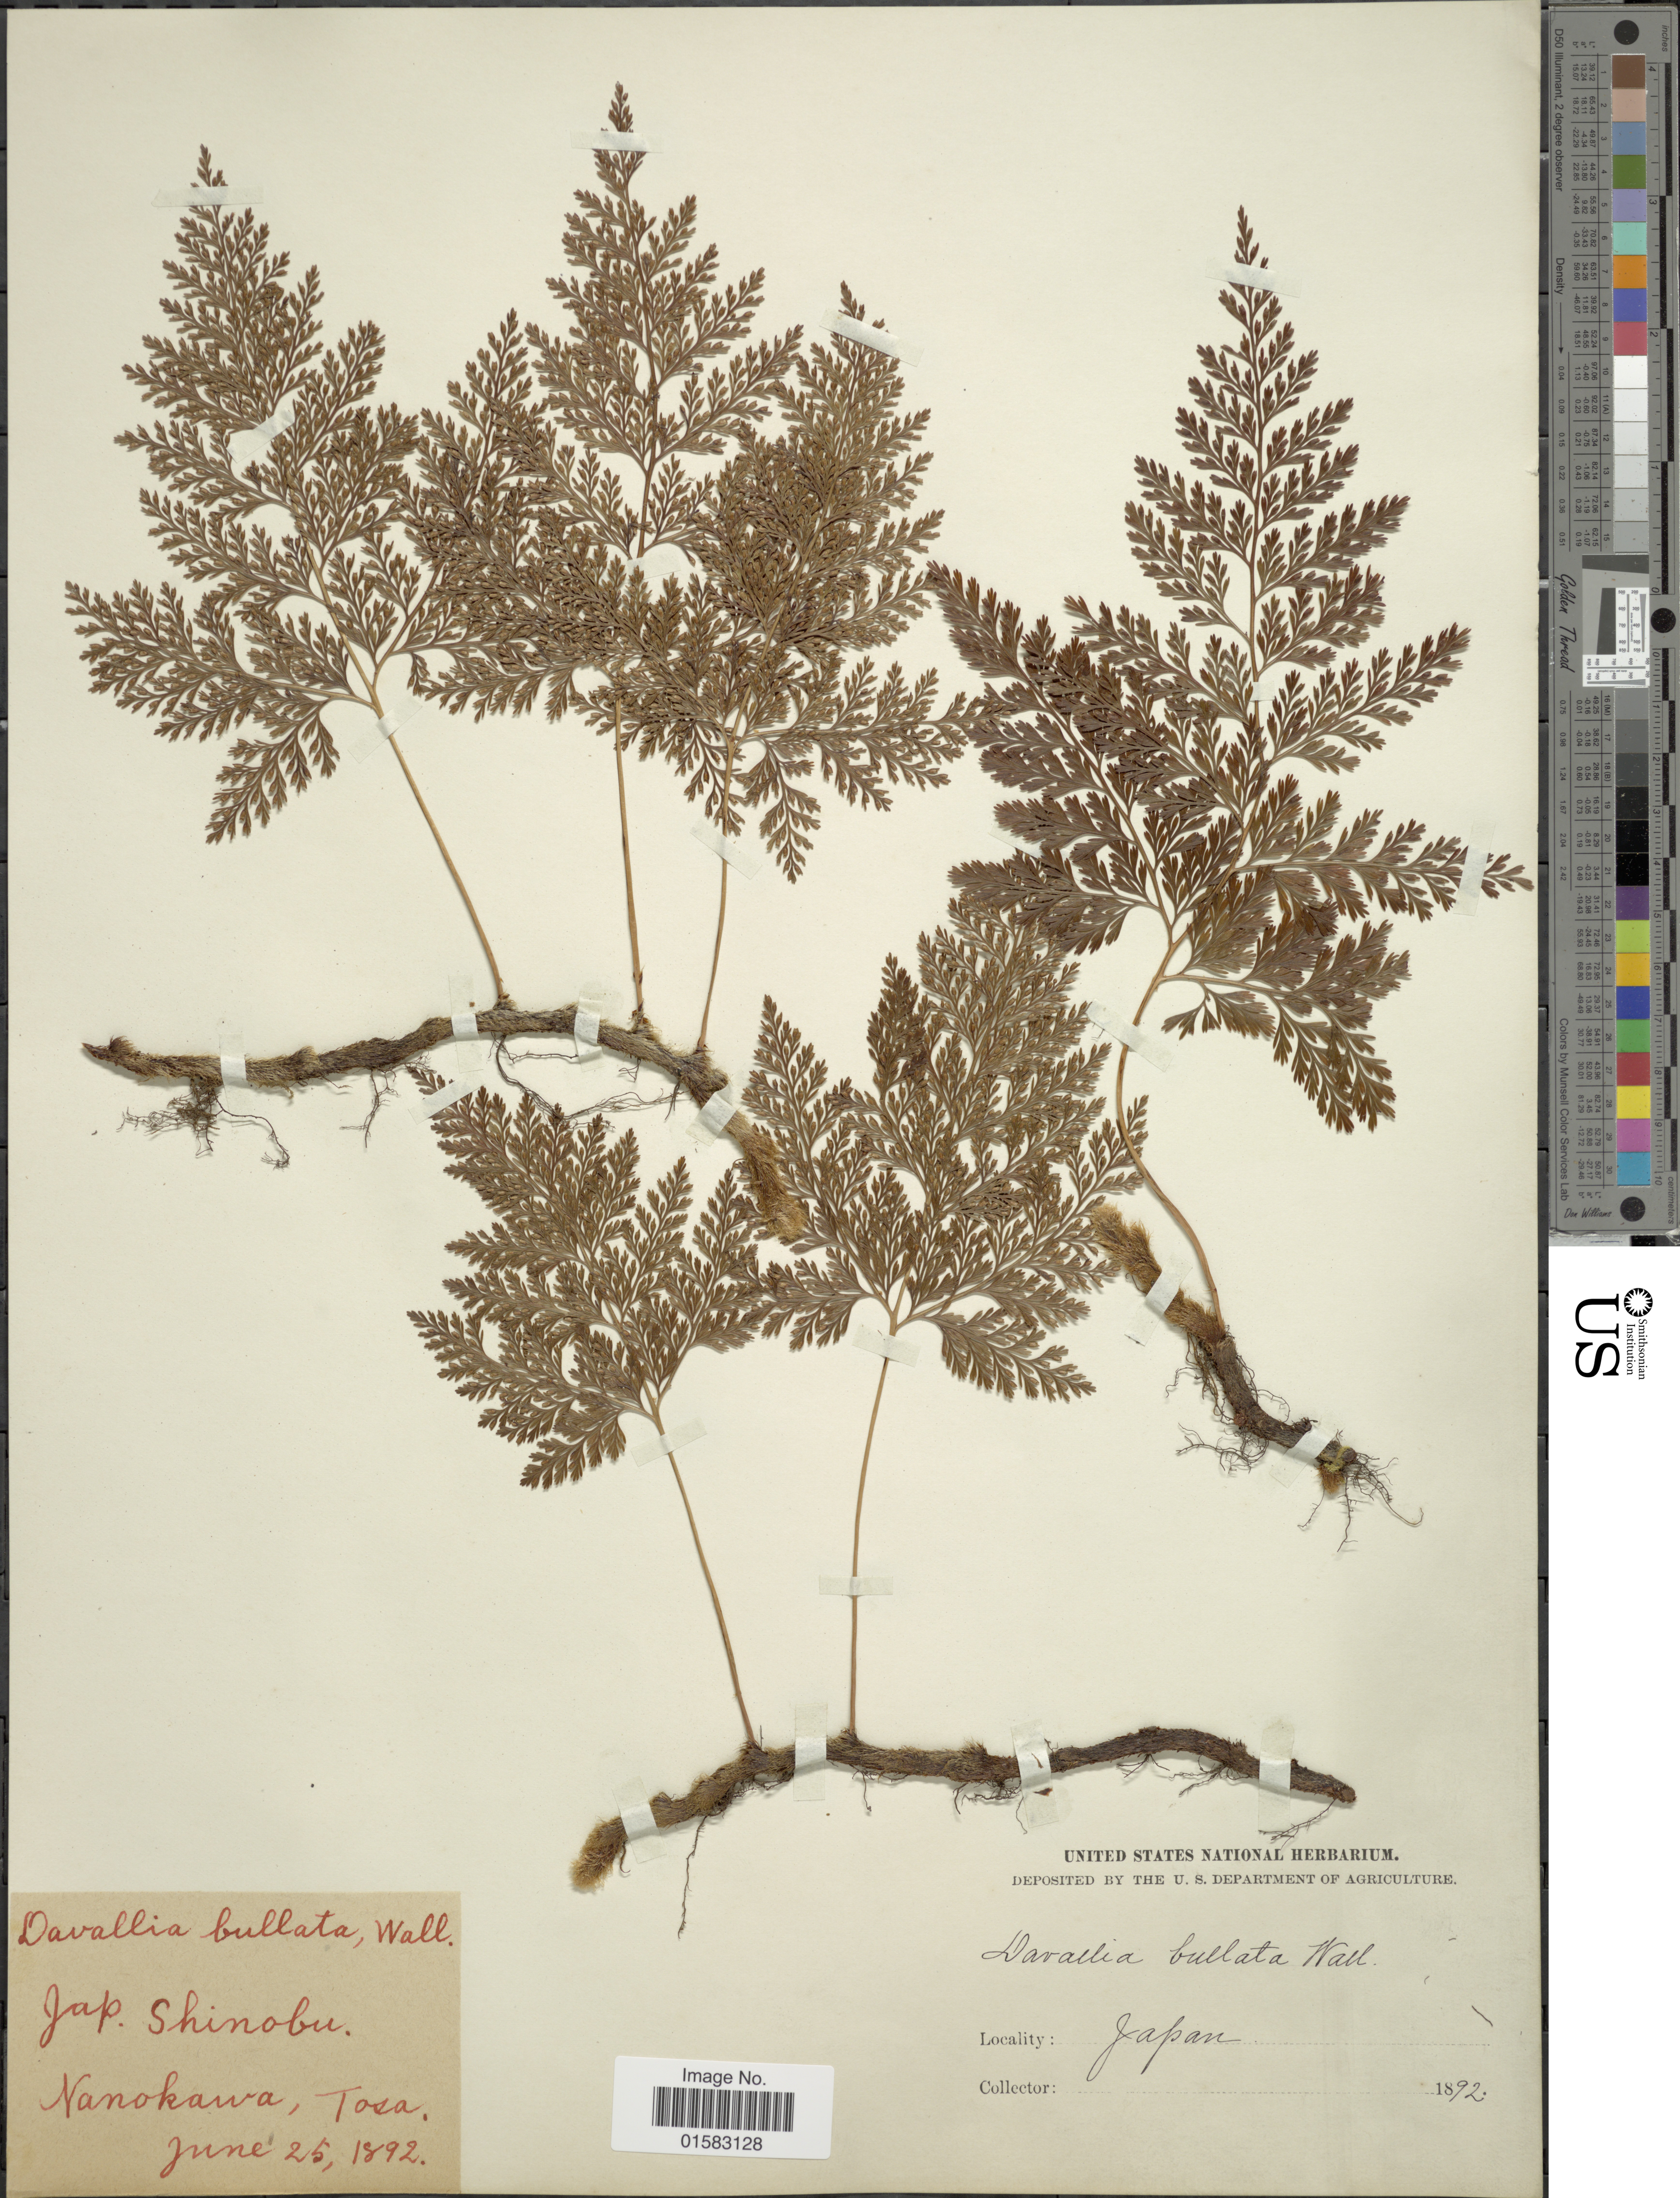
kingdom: Plantae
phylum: Tracheophyta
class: Polypodiopsida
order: Polypodiales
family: Davalliaceae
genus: Davallia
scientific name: Davallia trichomanoides var. trichomanoides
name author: Blume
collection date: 1892-06-25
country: Japan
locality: Shinobu, Nanokawa, Tosa